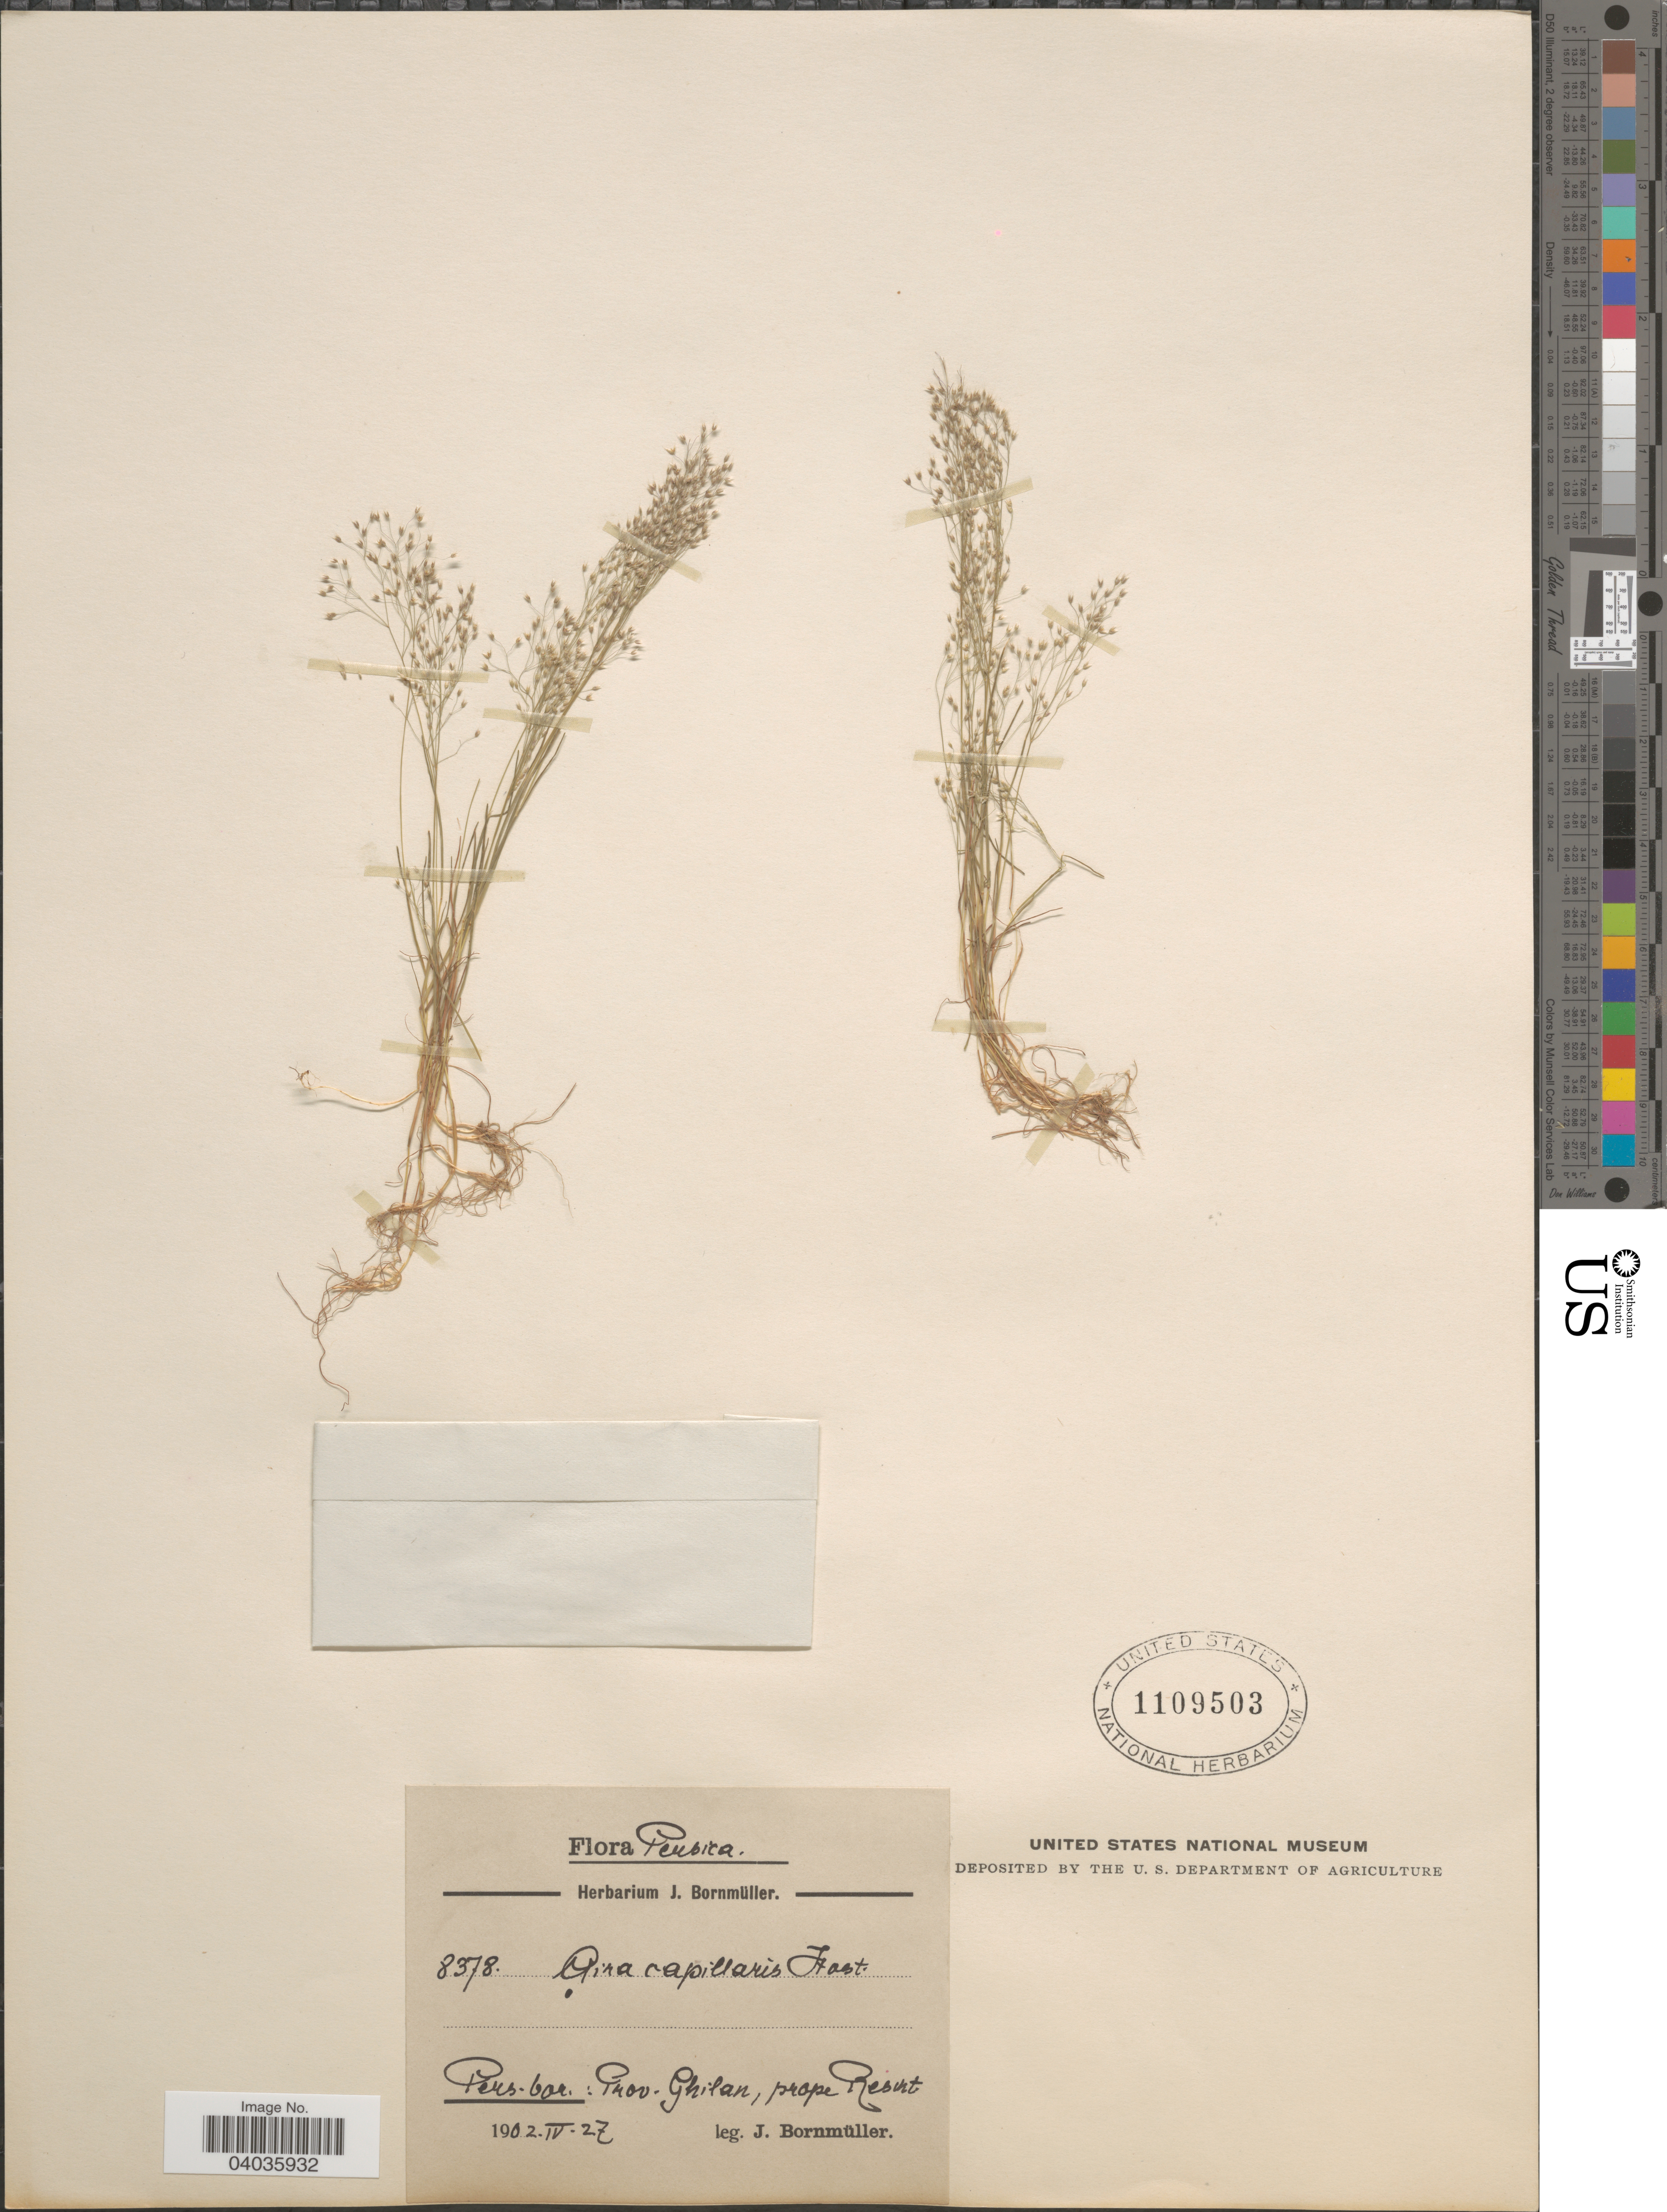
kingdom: Plantae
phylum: Tracheophyta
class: Liliopsida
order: Poales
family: Poaceae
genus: Aira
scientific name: Aira elegantissima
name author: Schur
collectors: J. Bornmüller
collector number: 8378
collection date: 1902-04-27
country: Iran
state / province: Gilan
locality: Persica. Pers.bor.: Prov. Ghilan, prope Resut.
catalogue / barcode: US 1109503